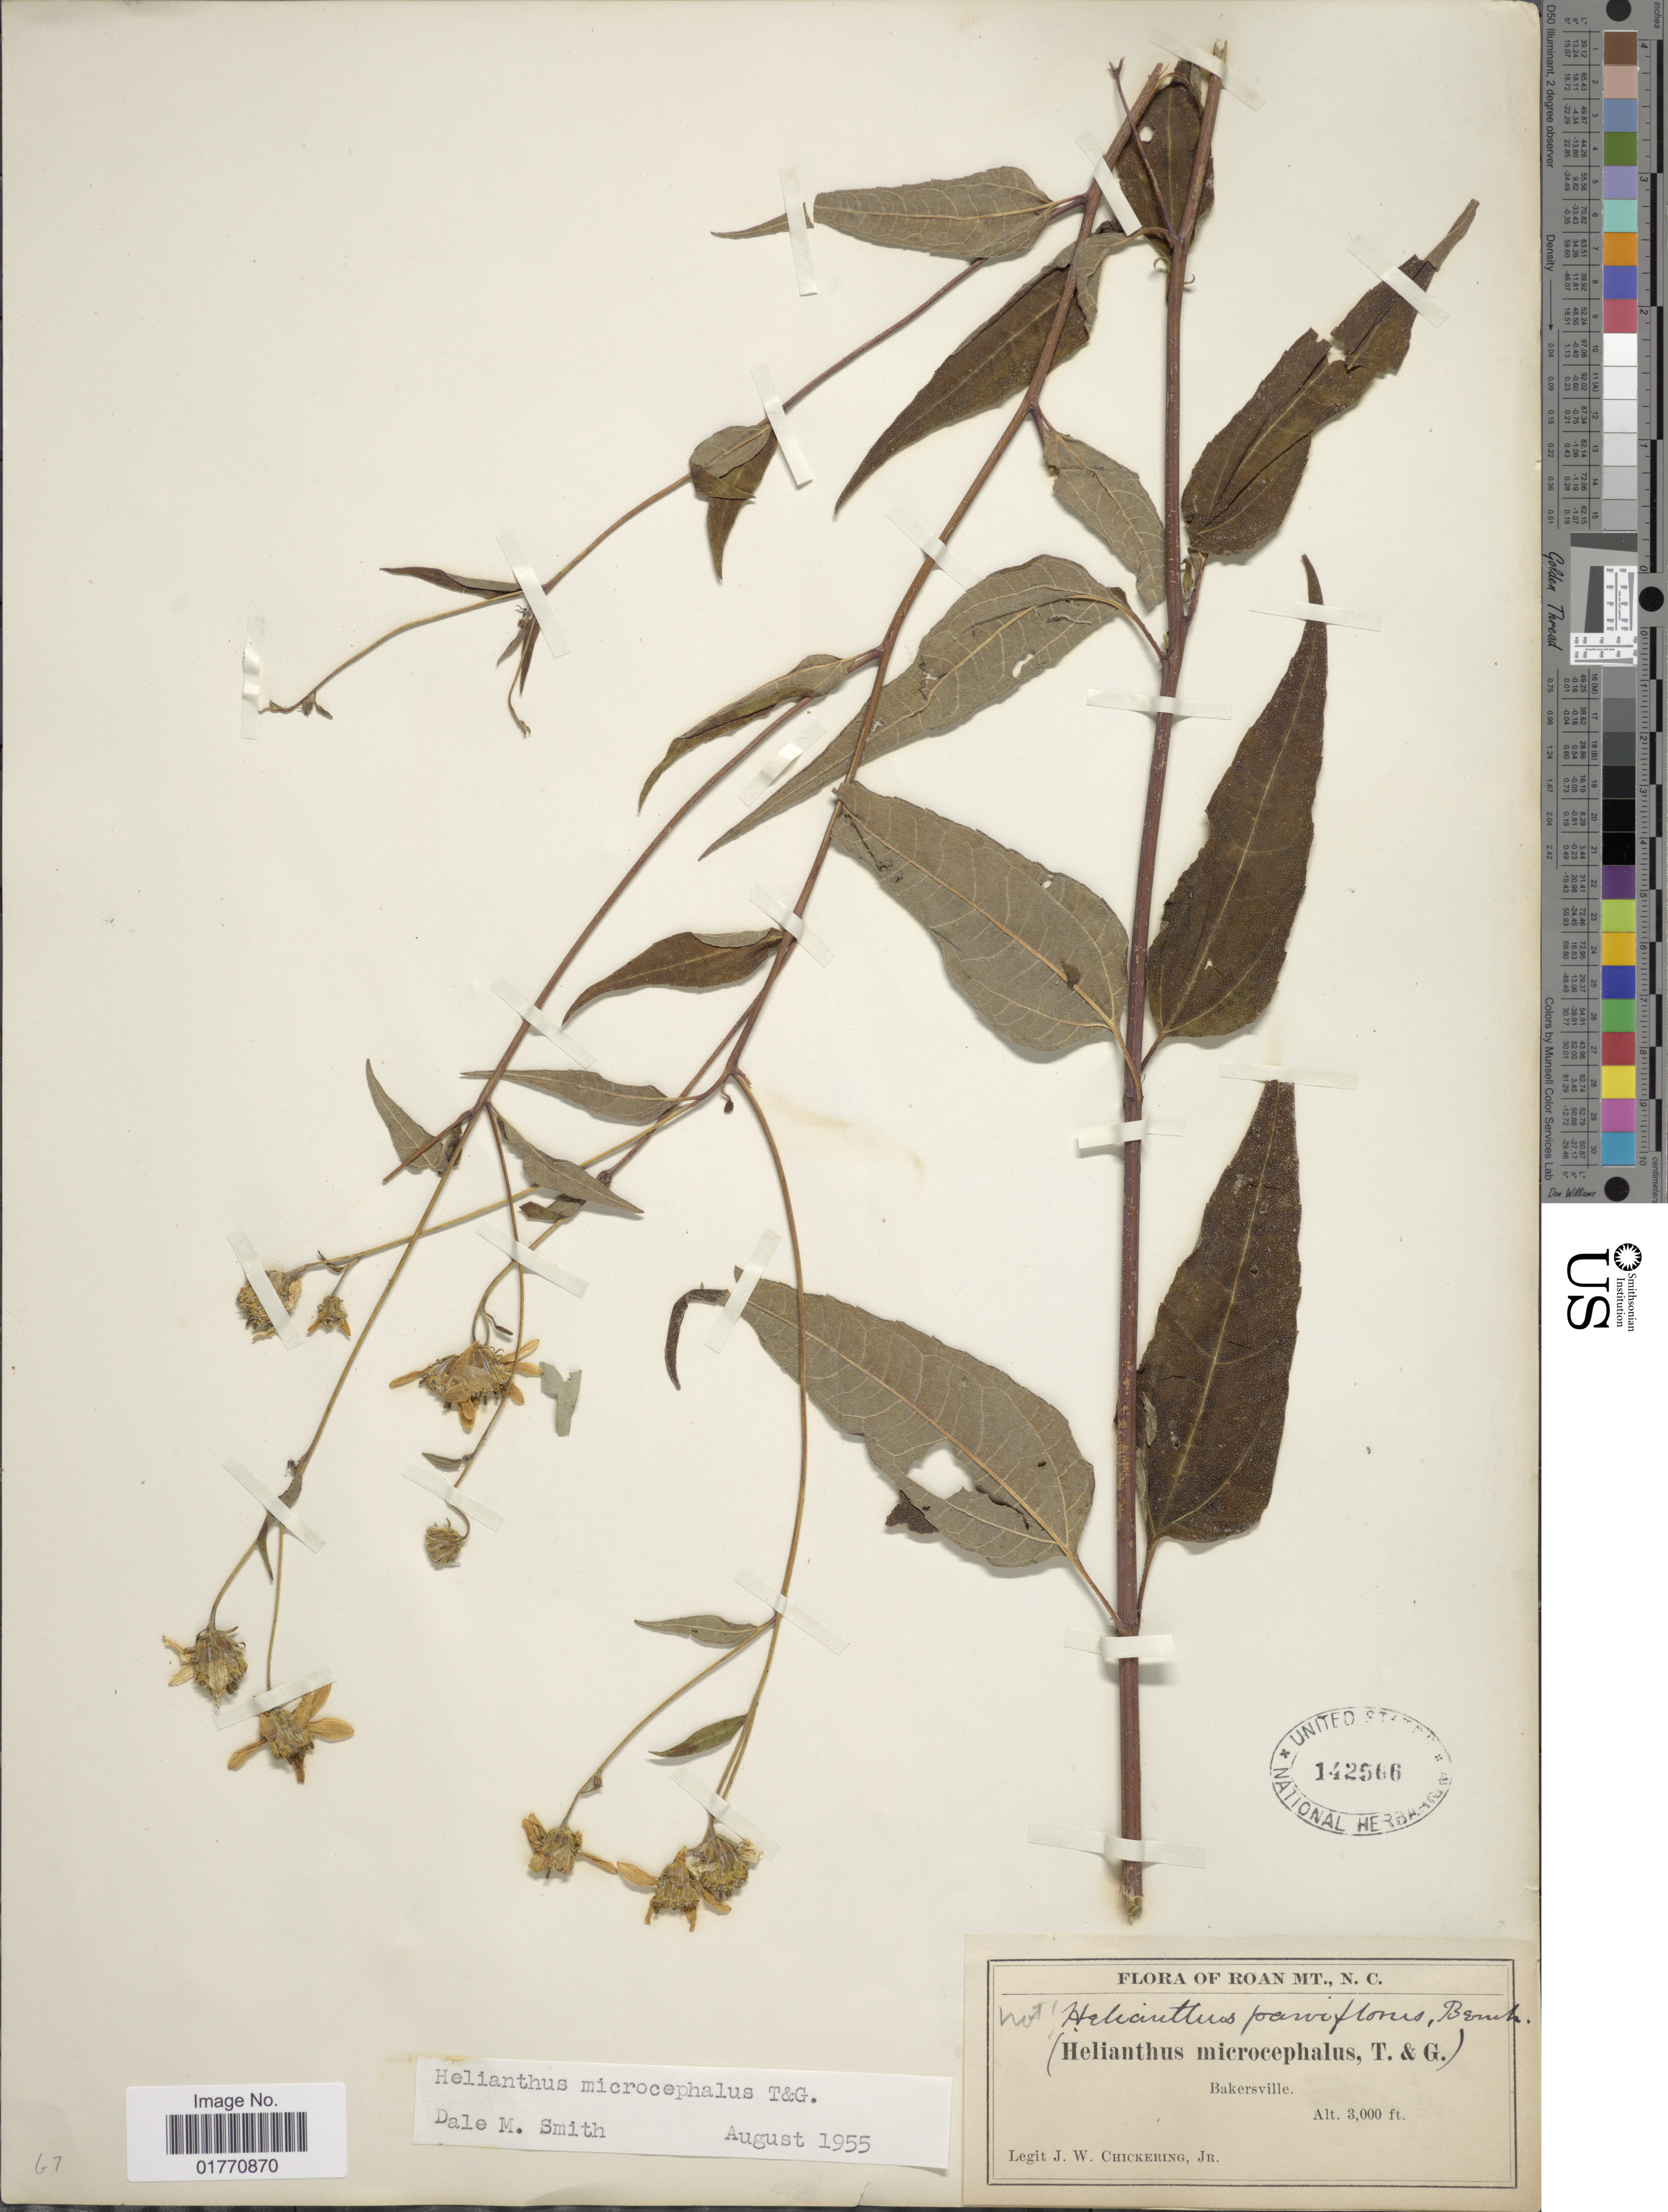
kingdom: Plantae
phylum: Tracheophyta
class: Magnoliopsida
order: Asterales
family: Asteraceae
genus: Helianthus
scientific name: Helianthus microcephalus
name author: Torr. & A. Gray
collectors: J. Chickering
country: United States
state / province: North Carolina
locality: Roan Mt., Bakersville.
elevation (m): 914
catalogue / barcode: US 142566